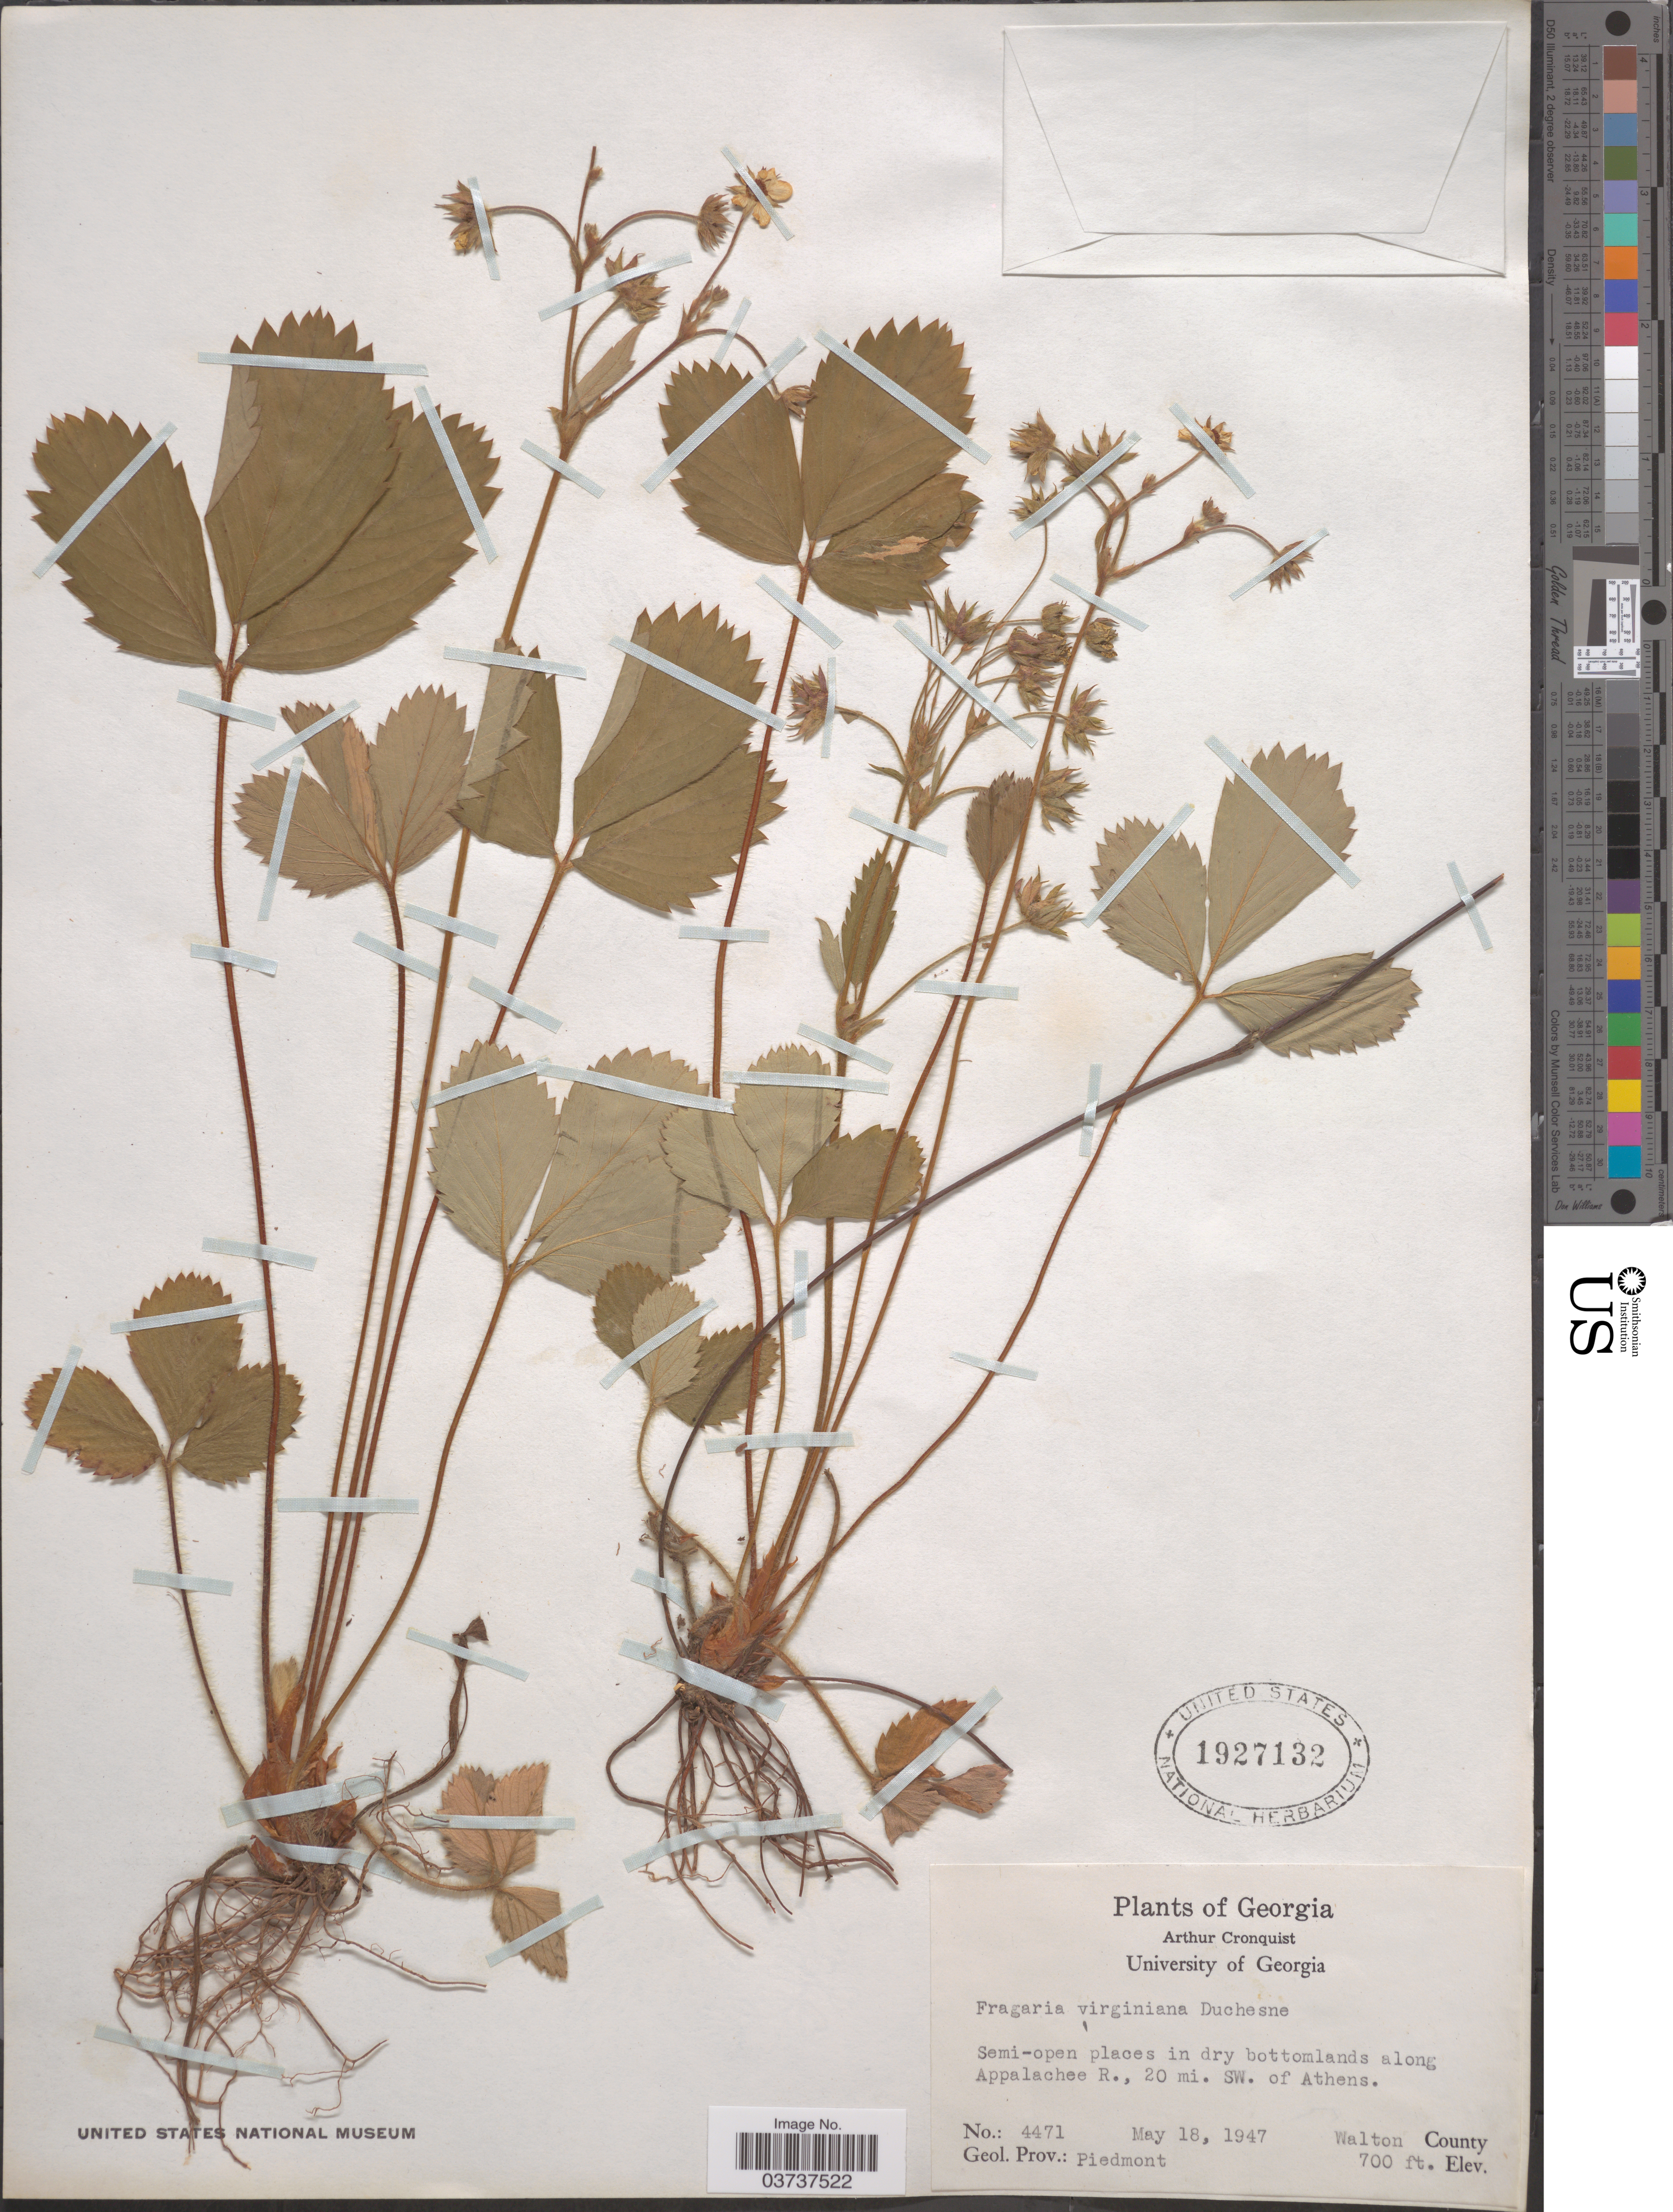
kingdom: Plantae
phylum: Tracheophyta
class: Magnoliopsida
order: Rosales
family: Rosaceae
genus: Fragaria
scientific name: Fragaria virginiana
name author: Mill.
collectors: A. J. Cronquist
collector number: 4471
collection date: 1947-05-18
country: United States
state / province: Georgia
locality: Semi-open places in dry bottomlands along Appalachee R., 20 mi. SW. of Athens. Walton County. Geol. Prov.: Piedmont.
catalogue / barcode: US 1927132